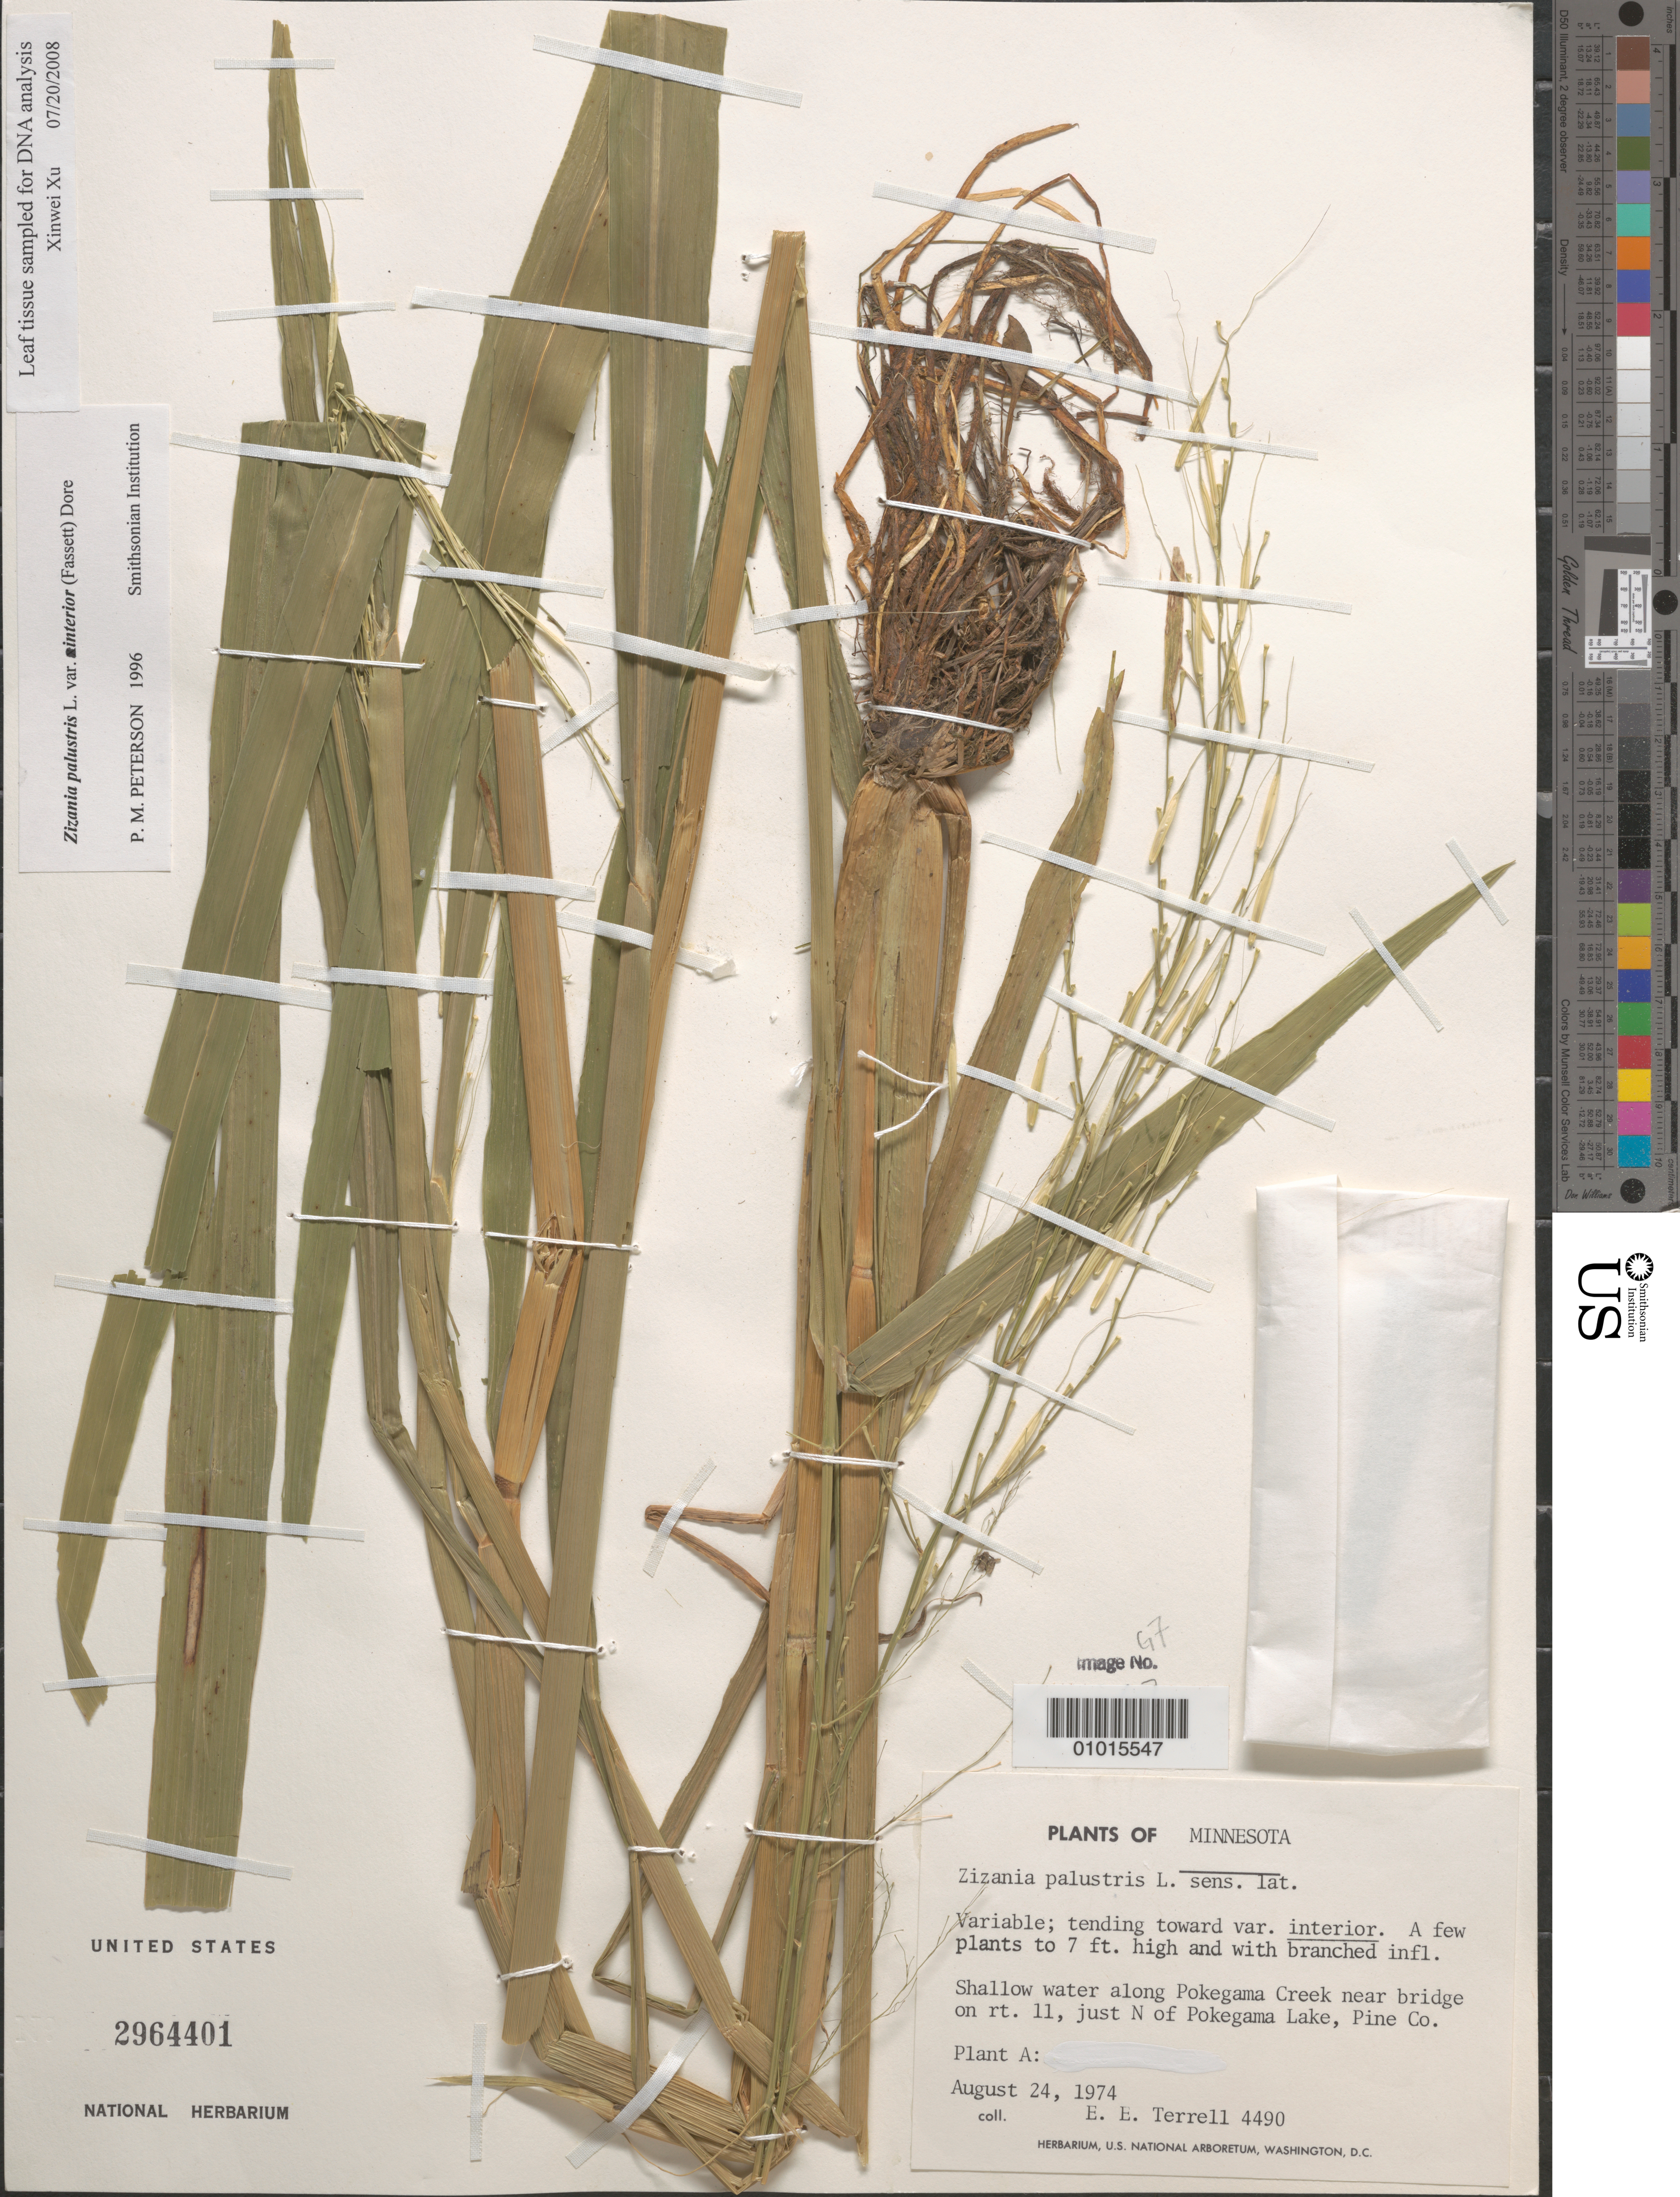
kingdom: Plantae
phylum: Tracheophyta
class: Liliopsida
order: Poales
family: Poaceae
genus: Zizania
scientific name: Zizania palustris var. interior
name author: L.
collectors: E. E. Terrell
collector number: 4490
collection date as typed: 24 Aug 1974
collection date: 1974-08-24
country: United States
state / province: Minnesota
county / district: Pine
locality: Shallow water along Pokegame Creek near bridge on Rt. 11, just N of Pokegama Lake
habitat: Variable; tending toward var. interior. A few plants to 7 ft. high and with branched infl.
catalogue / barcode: US 294401